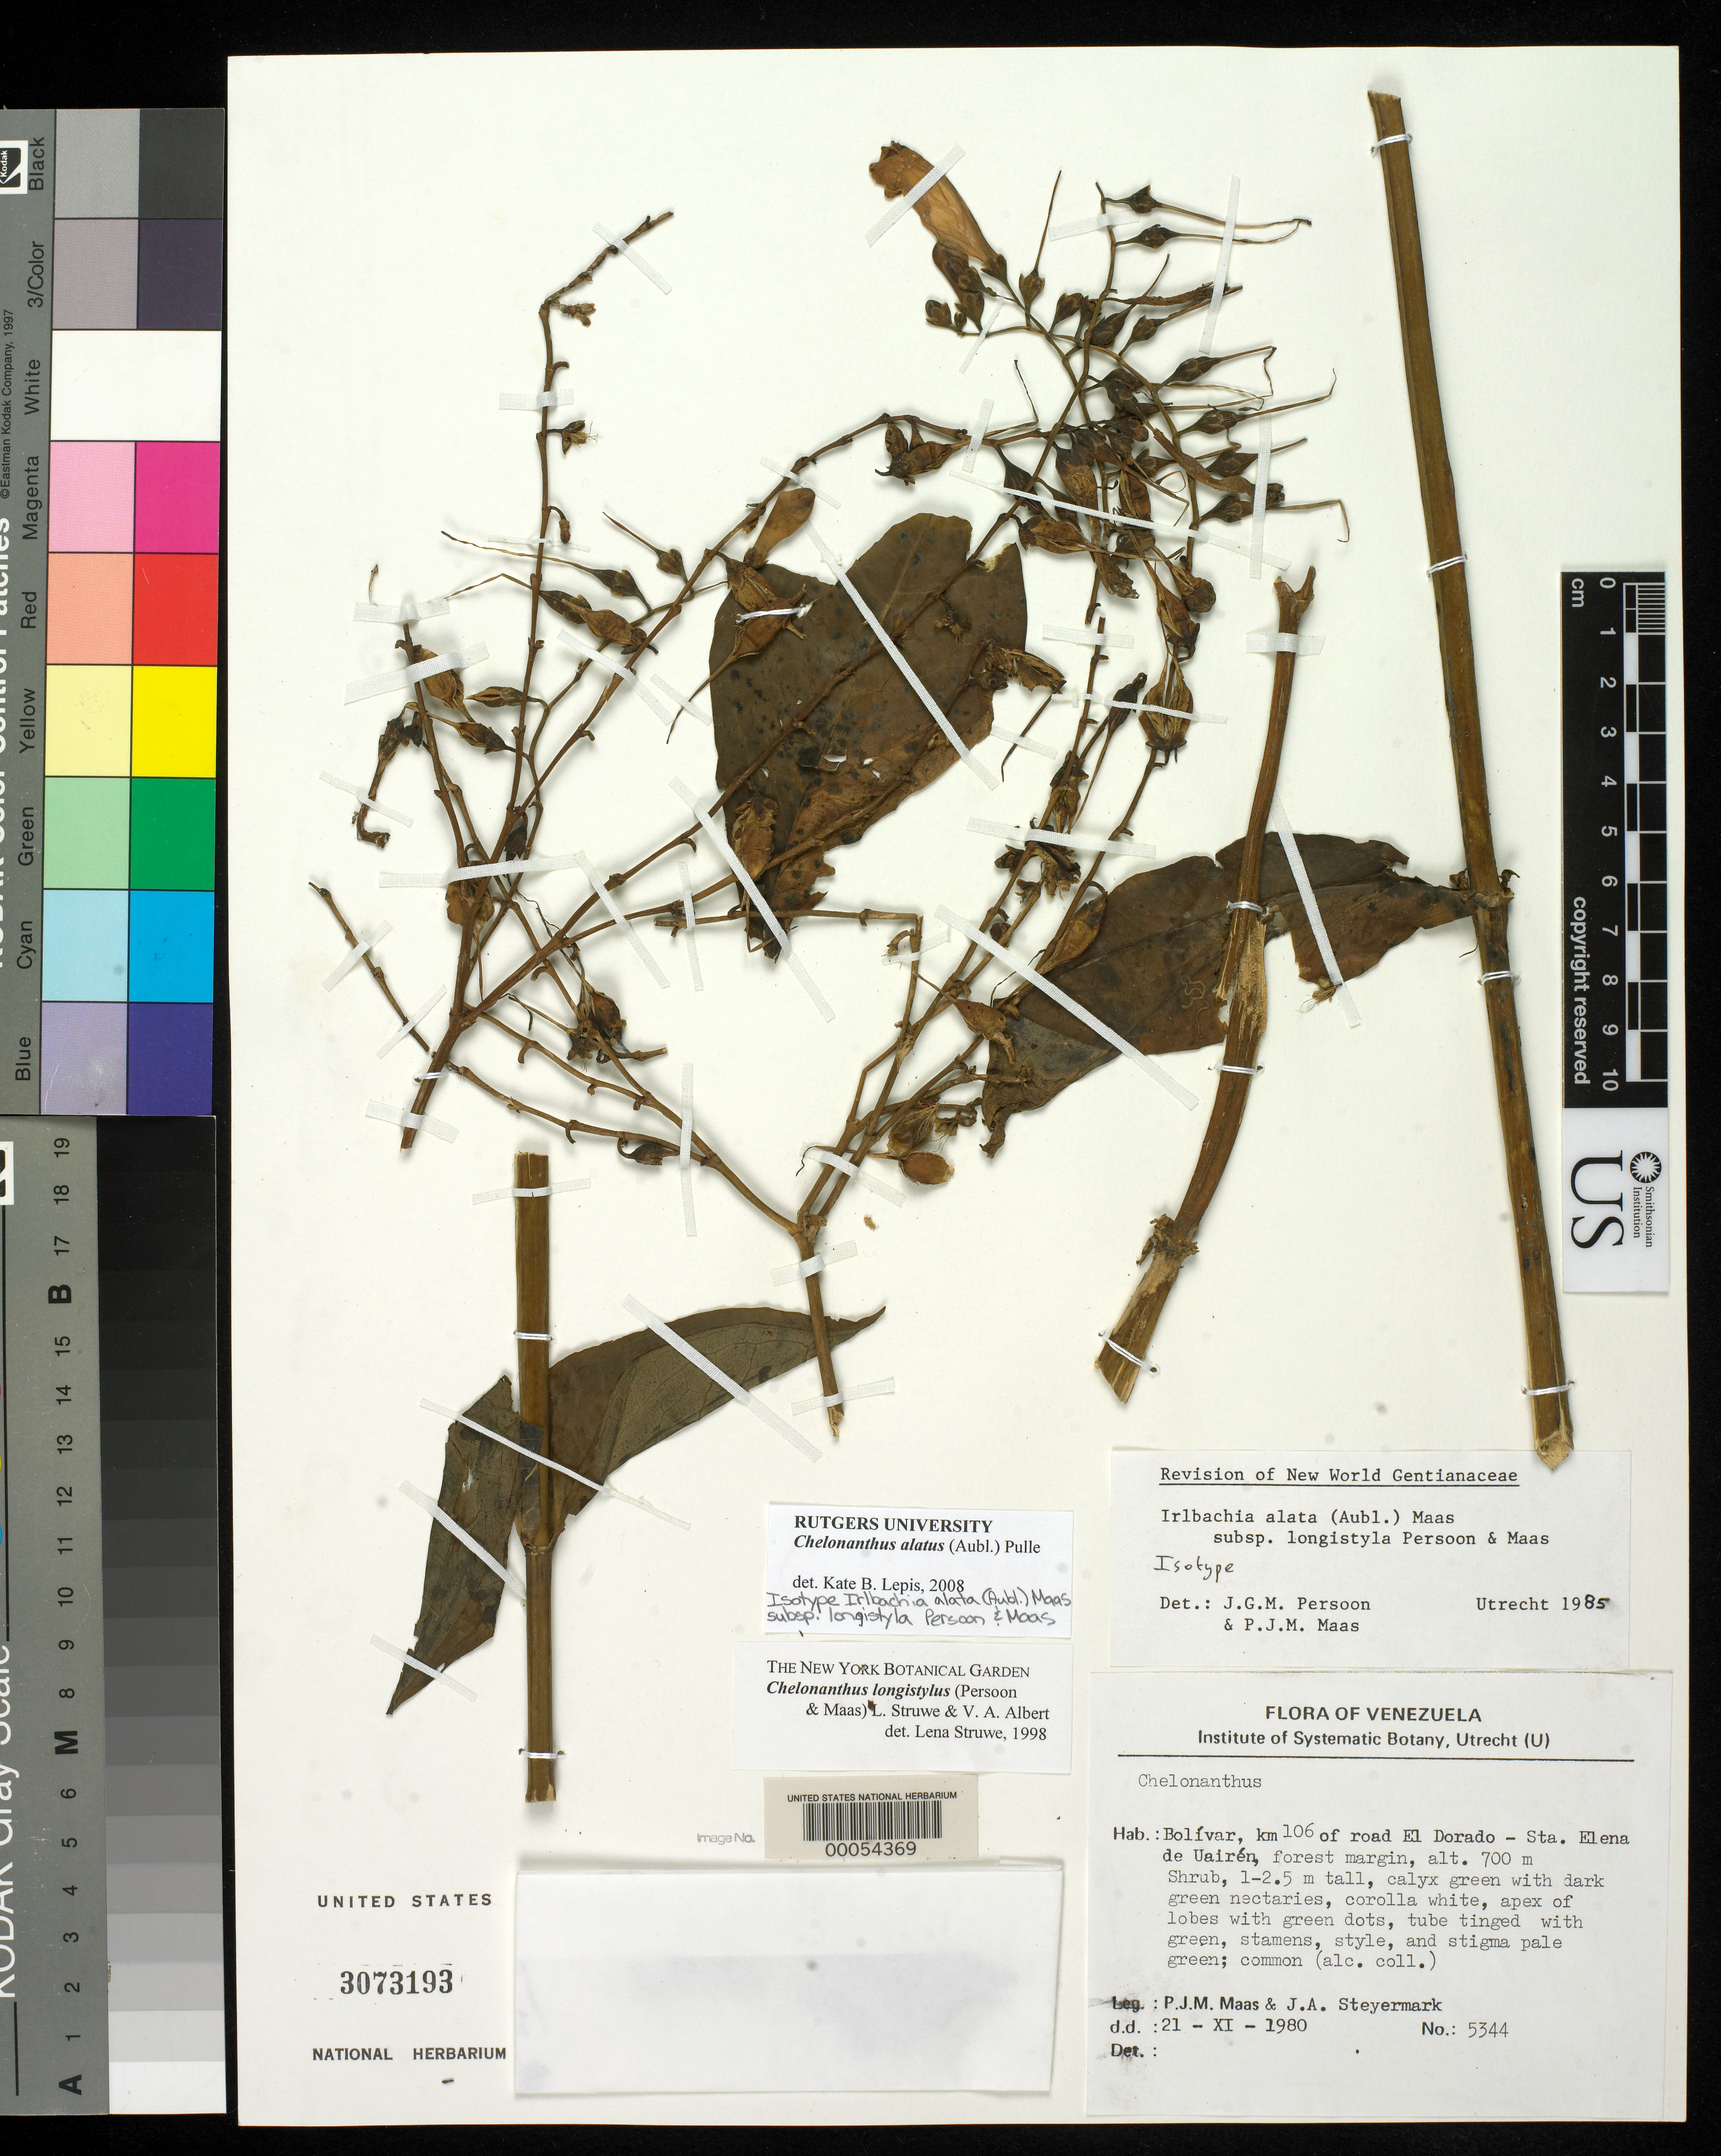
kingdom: Plantae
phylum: Tracheophyta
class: Magnoliopsida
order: Gentianales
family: Gentianaceae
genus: Irlbachia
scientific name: Irlbachia alata subsp. longistyla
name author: Pers. & Maas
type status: Isotype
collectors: P. Maas & J. Steyermark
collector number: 5344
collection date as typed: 21 Nov 1980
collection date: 1980-11-21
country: Venezuela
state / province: Bolivar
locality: Near km 106 of El Dorado road, Sta. Elena de Uairen.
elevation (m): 700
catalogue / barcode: US 3073193